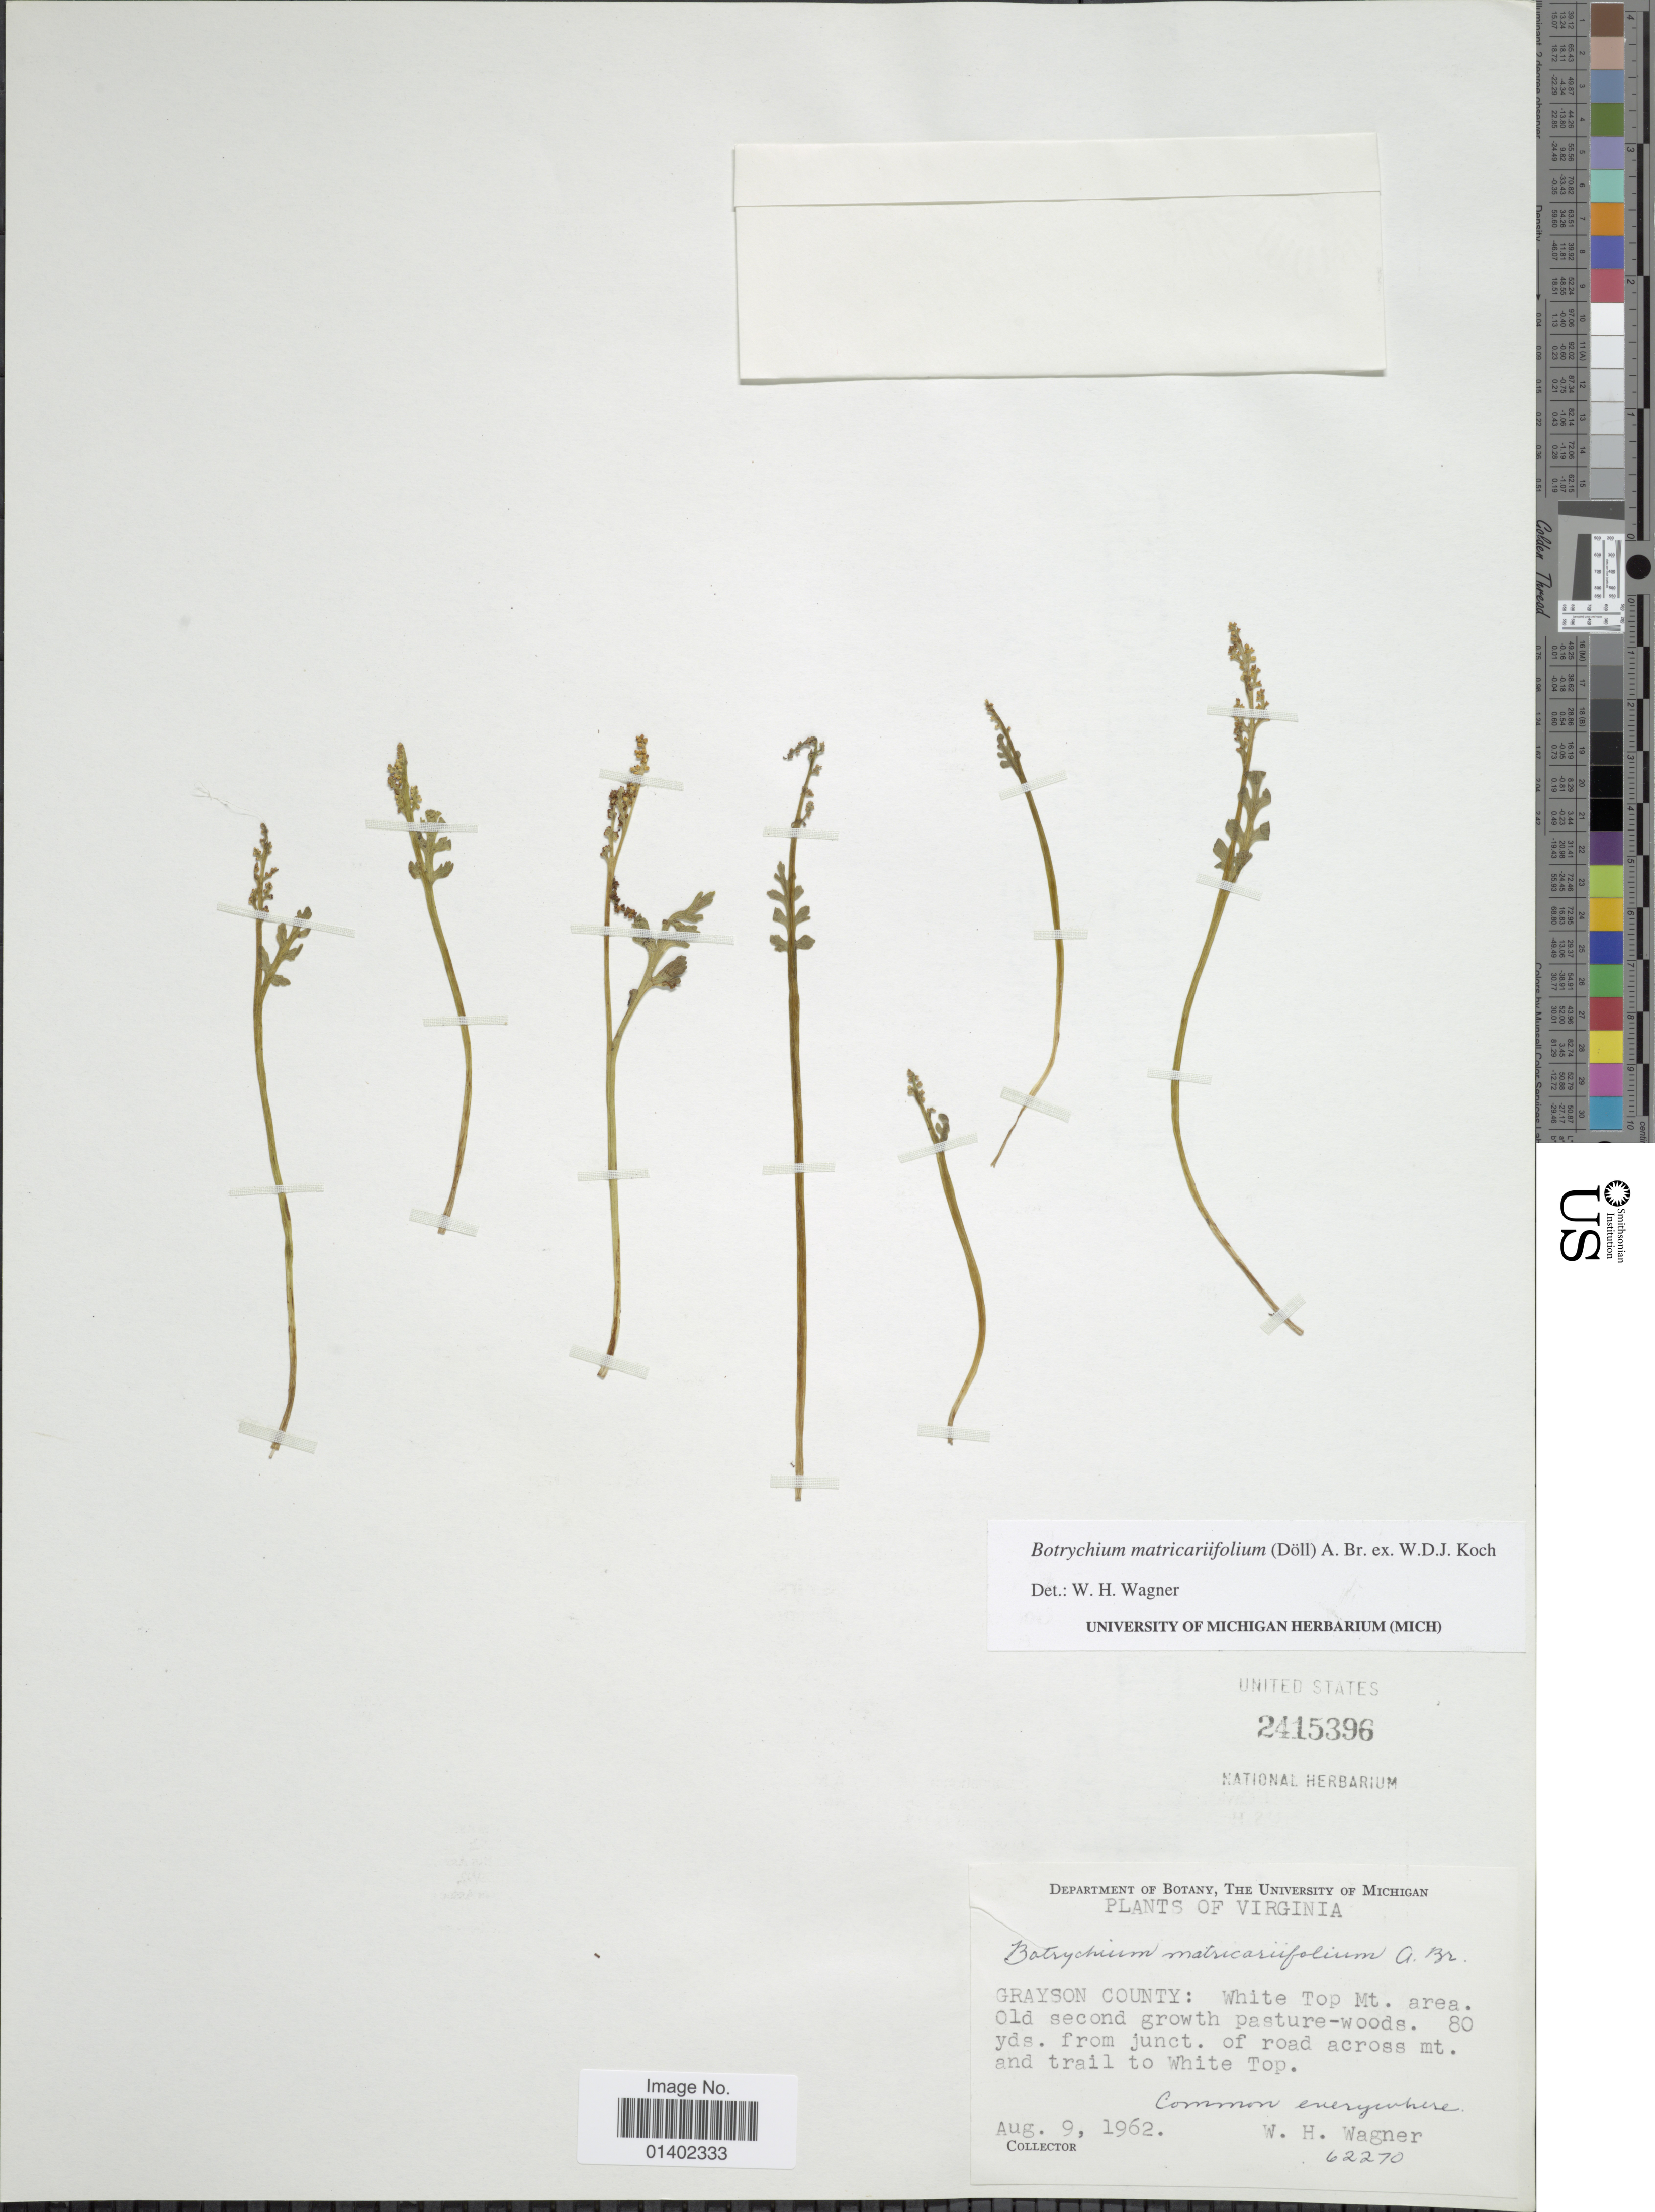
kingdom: Plantae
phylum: Tracheophyta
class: Polypodiopsida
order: Ophioglossales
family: Ophioglossaceae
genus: Botrychium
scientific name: Botrychium matricariifolium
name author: (A. Braun ex Dowell) A. Braun ex Koch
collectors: W. H. Wagner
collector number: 62270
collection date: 1962-08-09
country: United States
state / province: Virginia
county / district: Grayson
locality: White Top Mt area, 80 yds from junct of road across mt and trail to White Top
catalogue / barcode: US 2415396